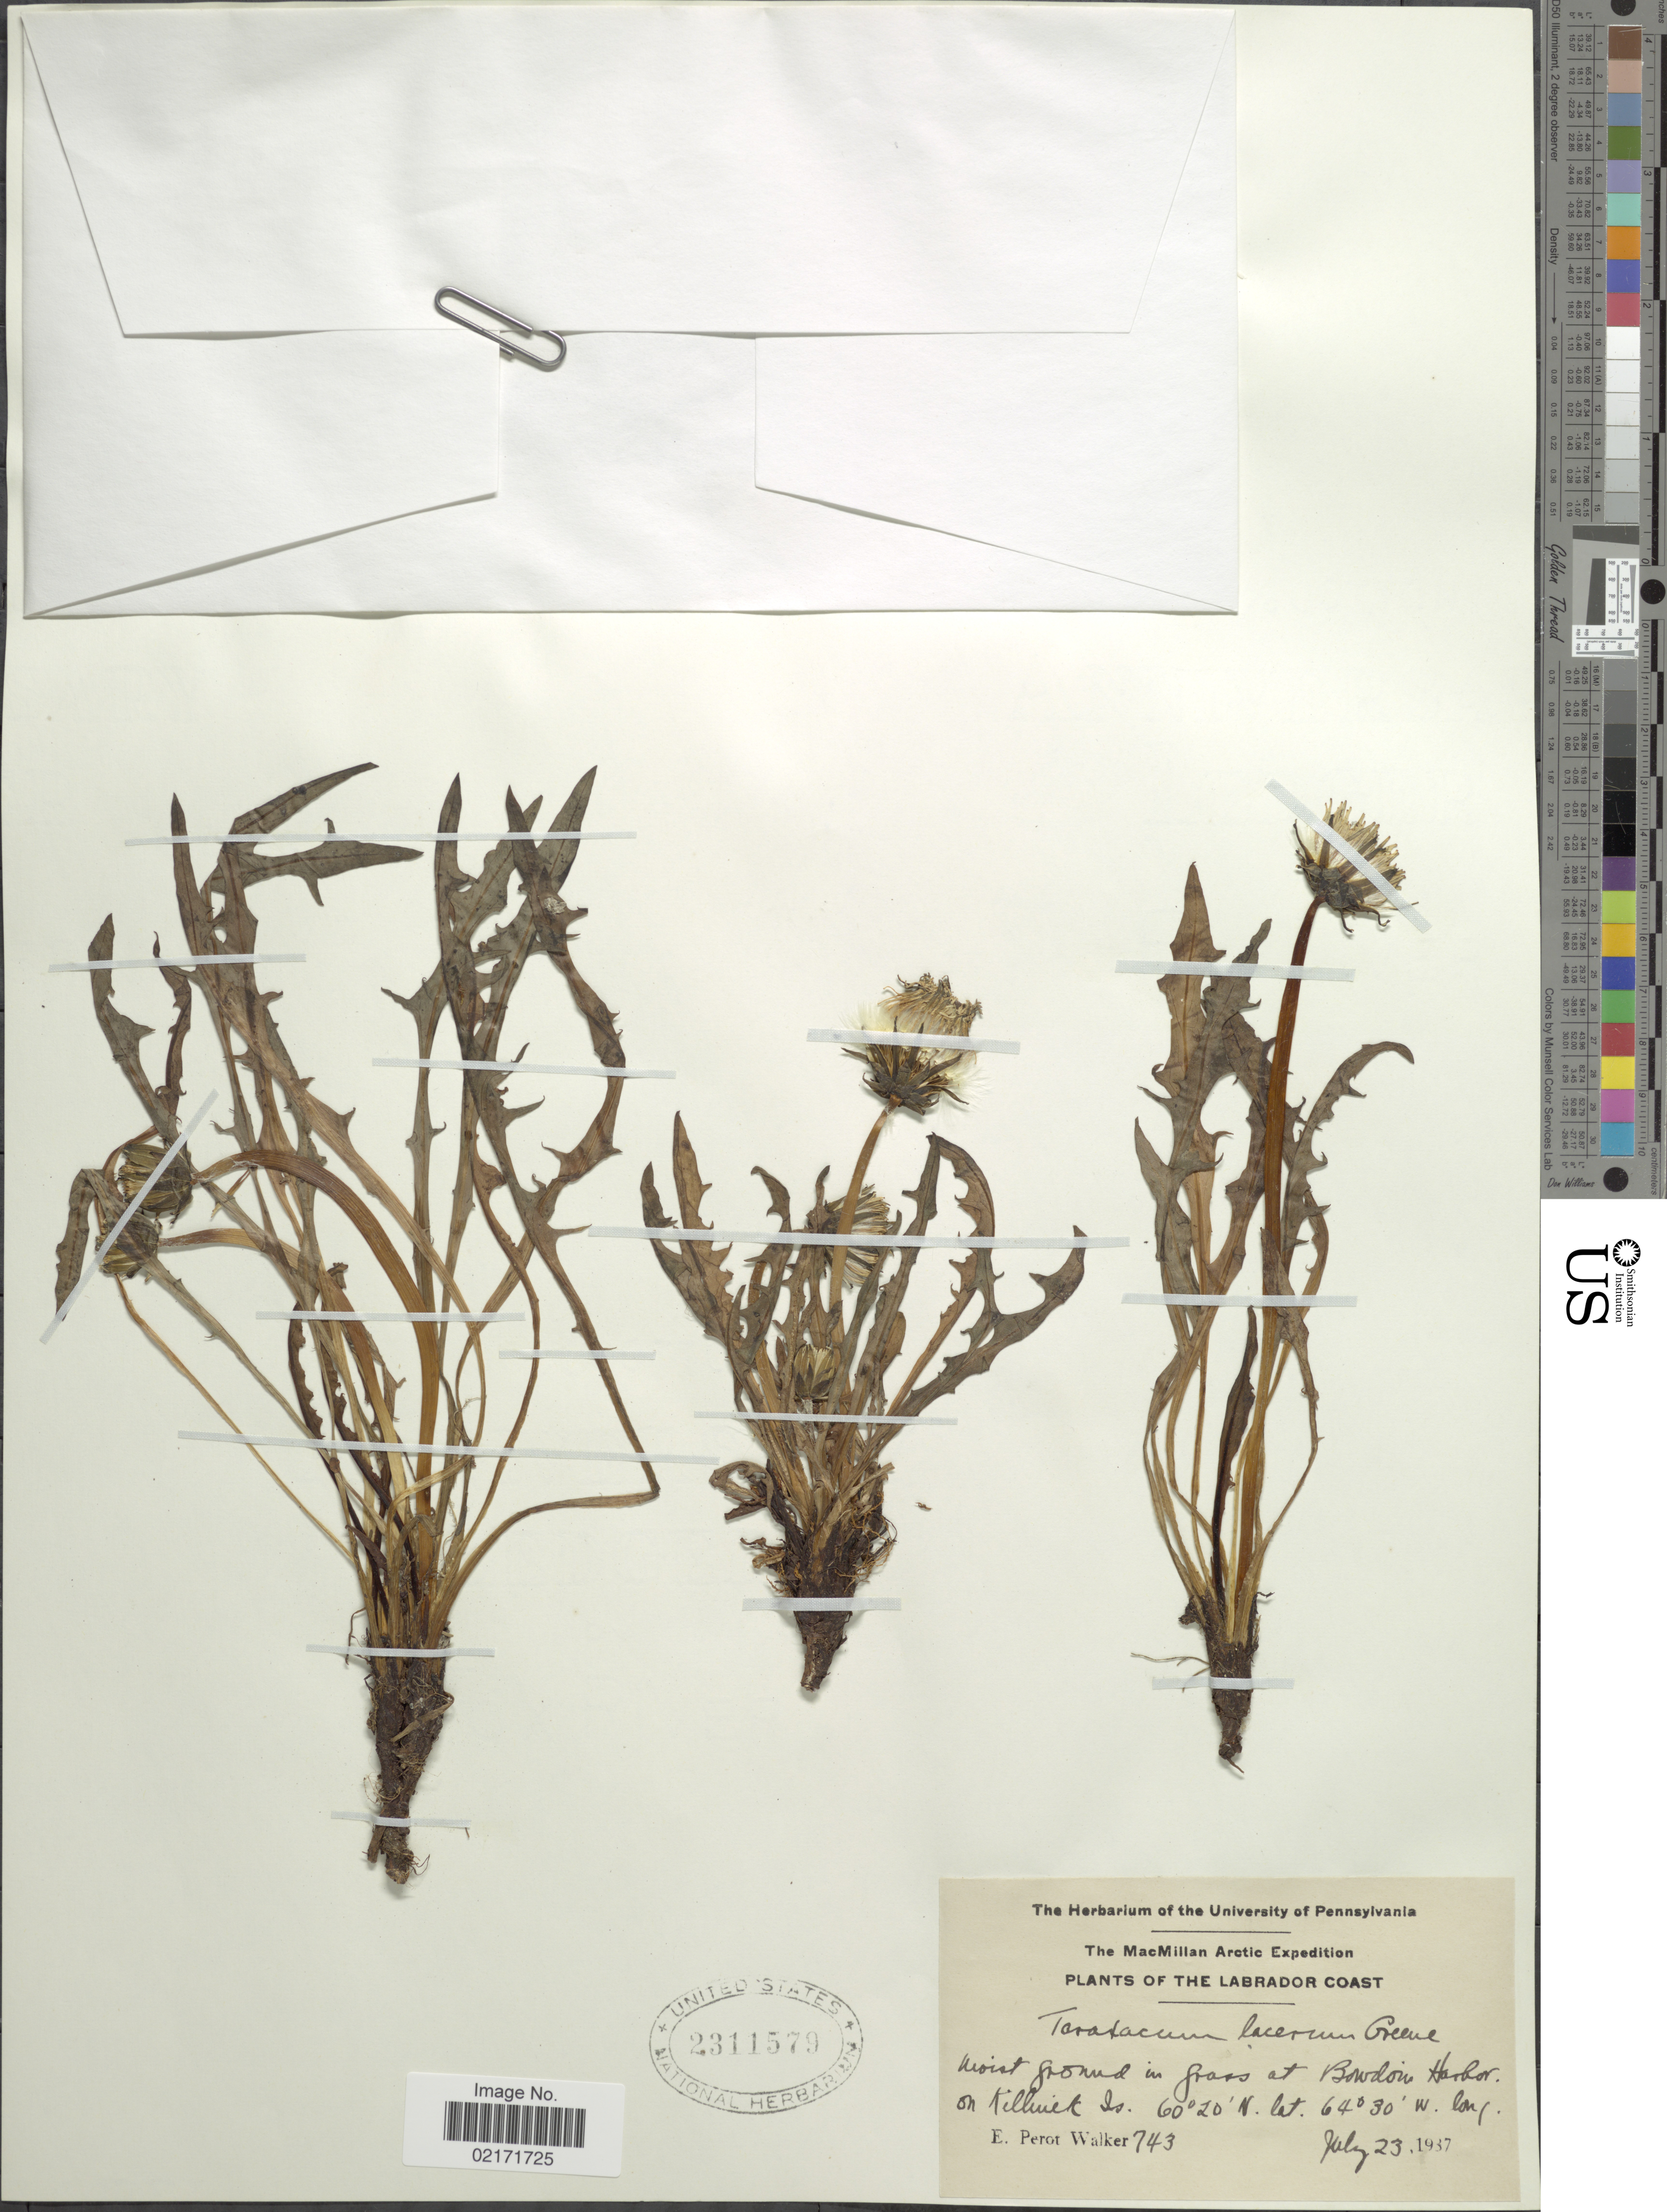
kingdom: Plantae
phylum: Tracheophyta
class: Magnoliopsida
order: Asterales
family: Asteraceae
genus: Taraxacum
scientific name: Taraxacum ceratophorum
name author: (Ledeb.) DC.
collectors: E. P. Walker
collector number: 743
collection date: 1937-07-23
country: Canada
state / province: Newfoundland and Labrador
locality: The MacMillan Arctic. Labrador Coast. Moist ground in grass at Bowdoin Harbor on Killinek Is.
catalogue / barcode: US 2311579